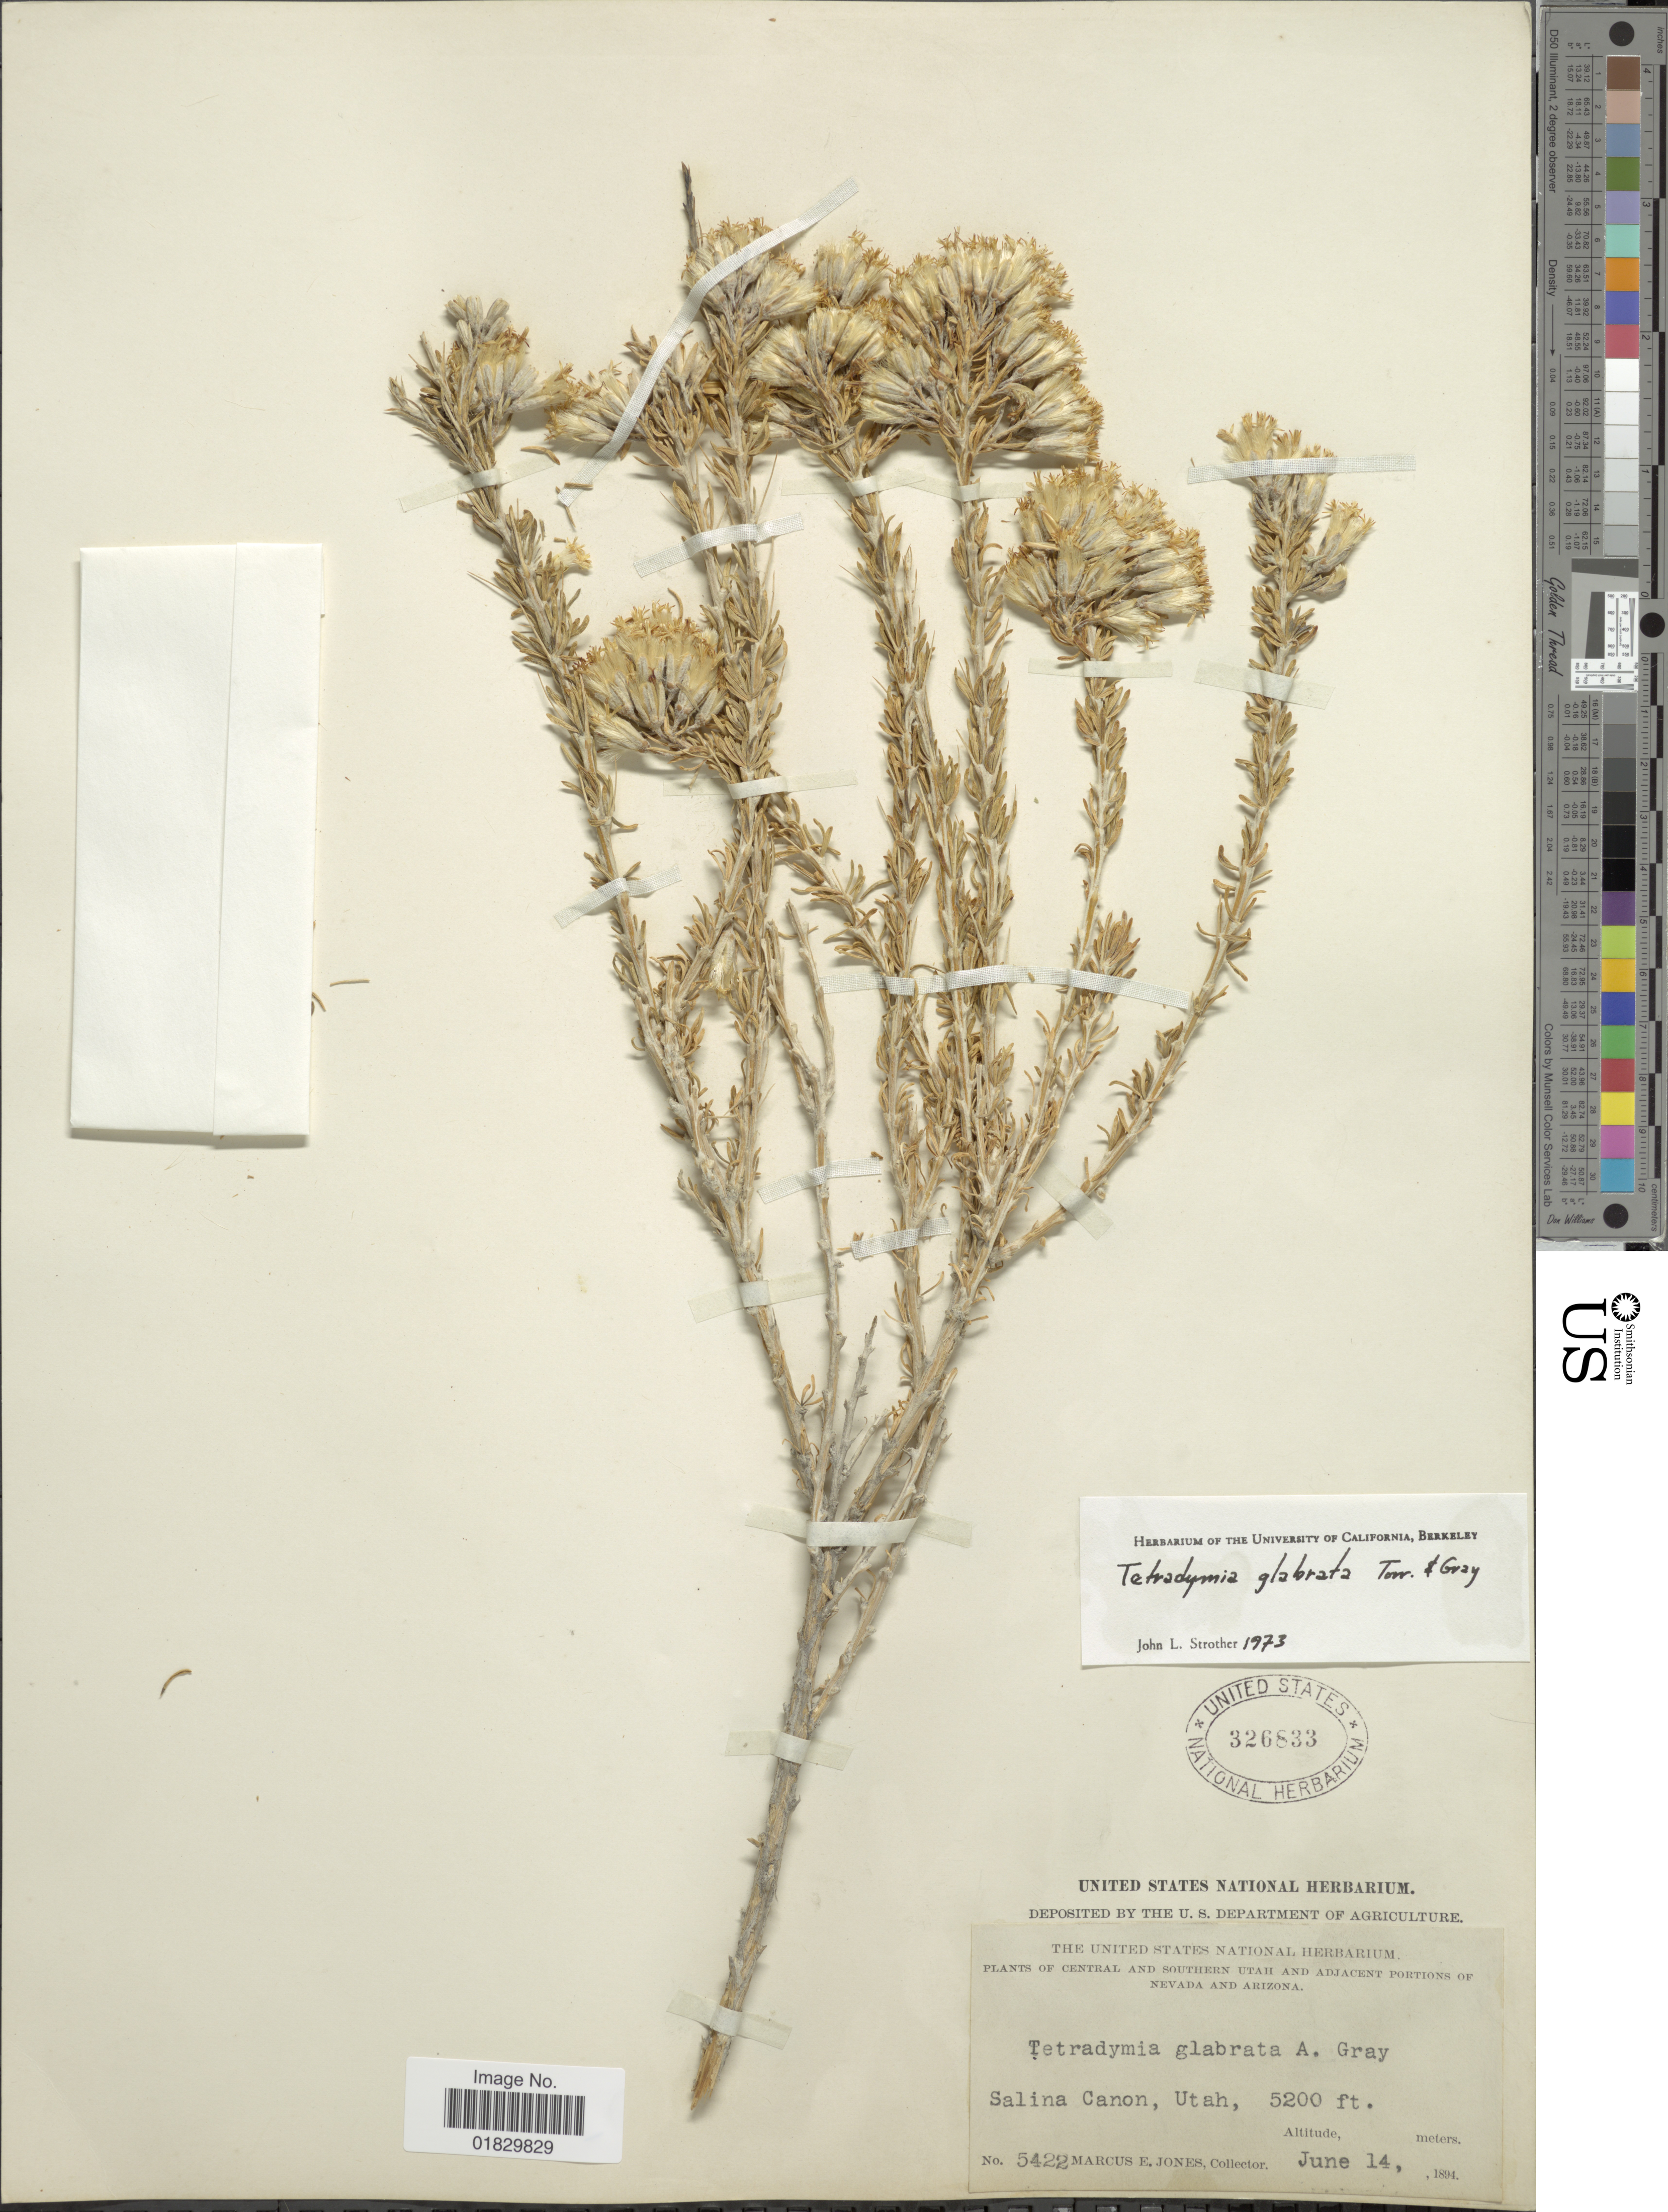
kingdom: Plantae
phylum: Tracheophyta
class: Magnoliopsida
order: Asterales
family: Asteraceae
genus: Tetradymia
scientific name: Tetradymia glabrata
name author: Torr. & A. Gray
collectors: M. E. Jones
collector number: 5422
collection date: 1894-06-14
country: United States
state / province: Utah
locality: Salina Canon, Utah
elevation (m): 1585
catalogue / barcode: US 326833